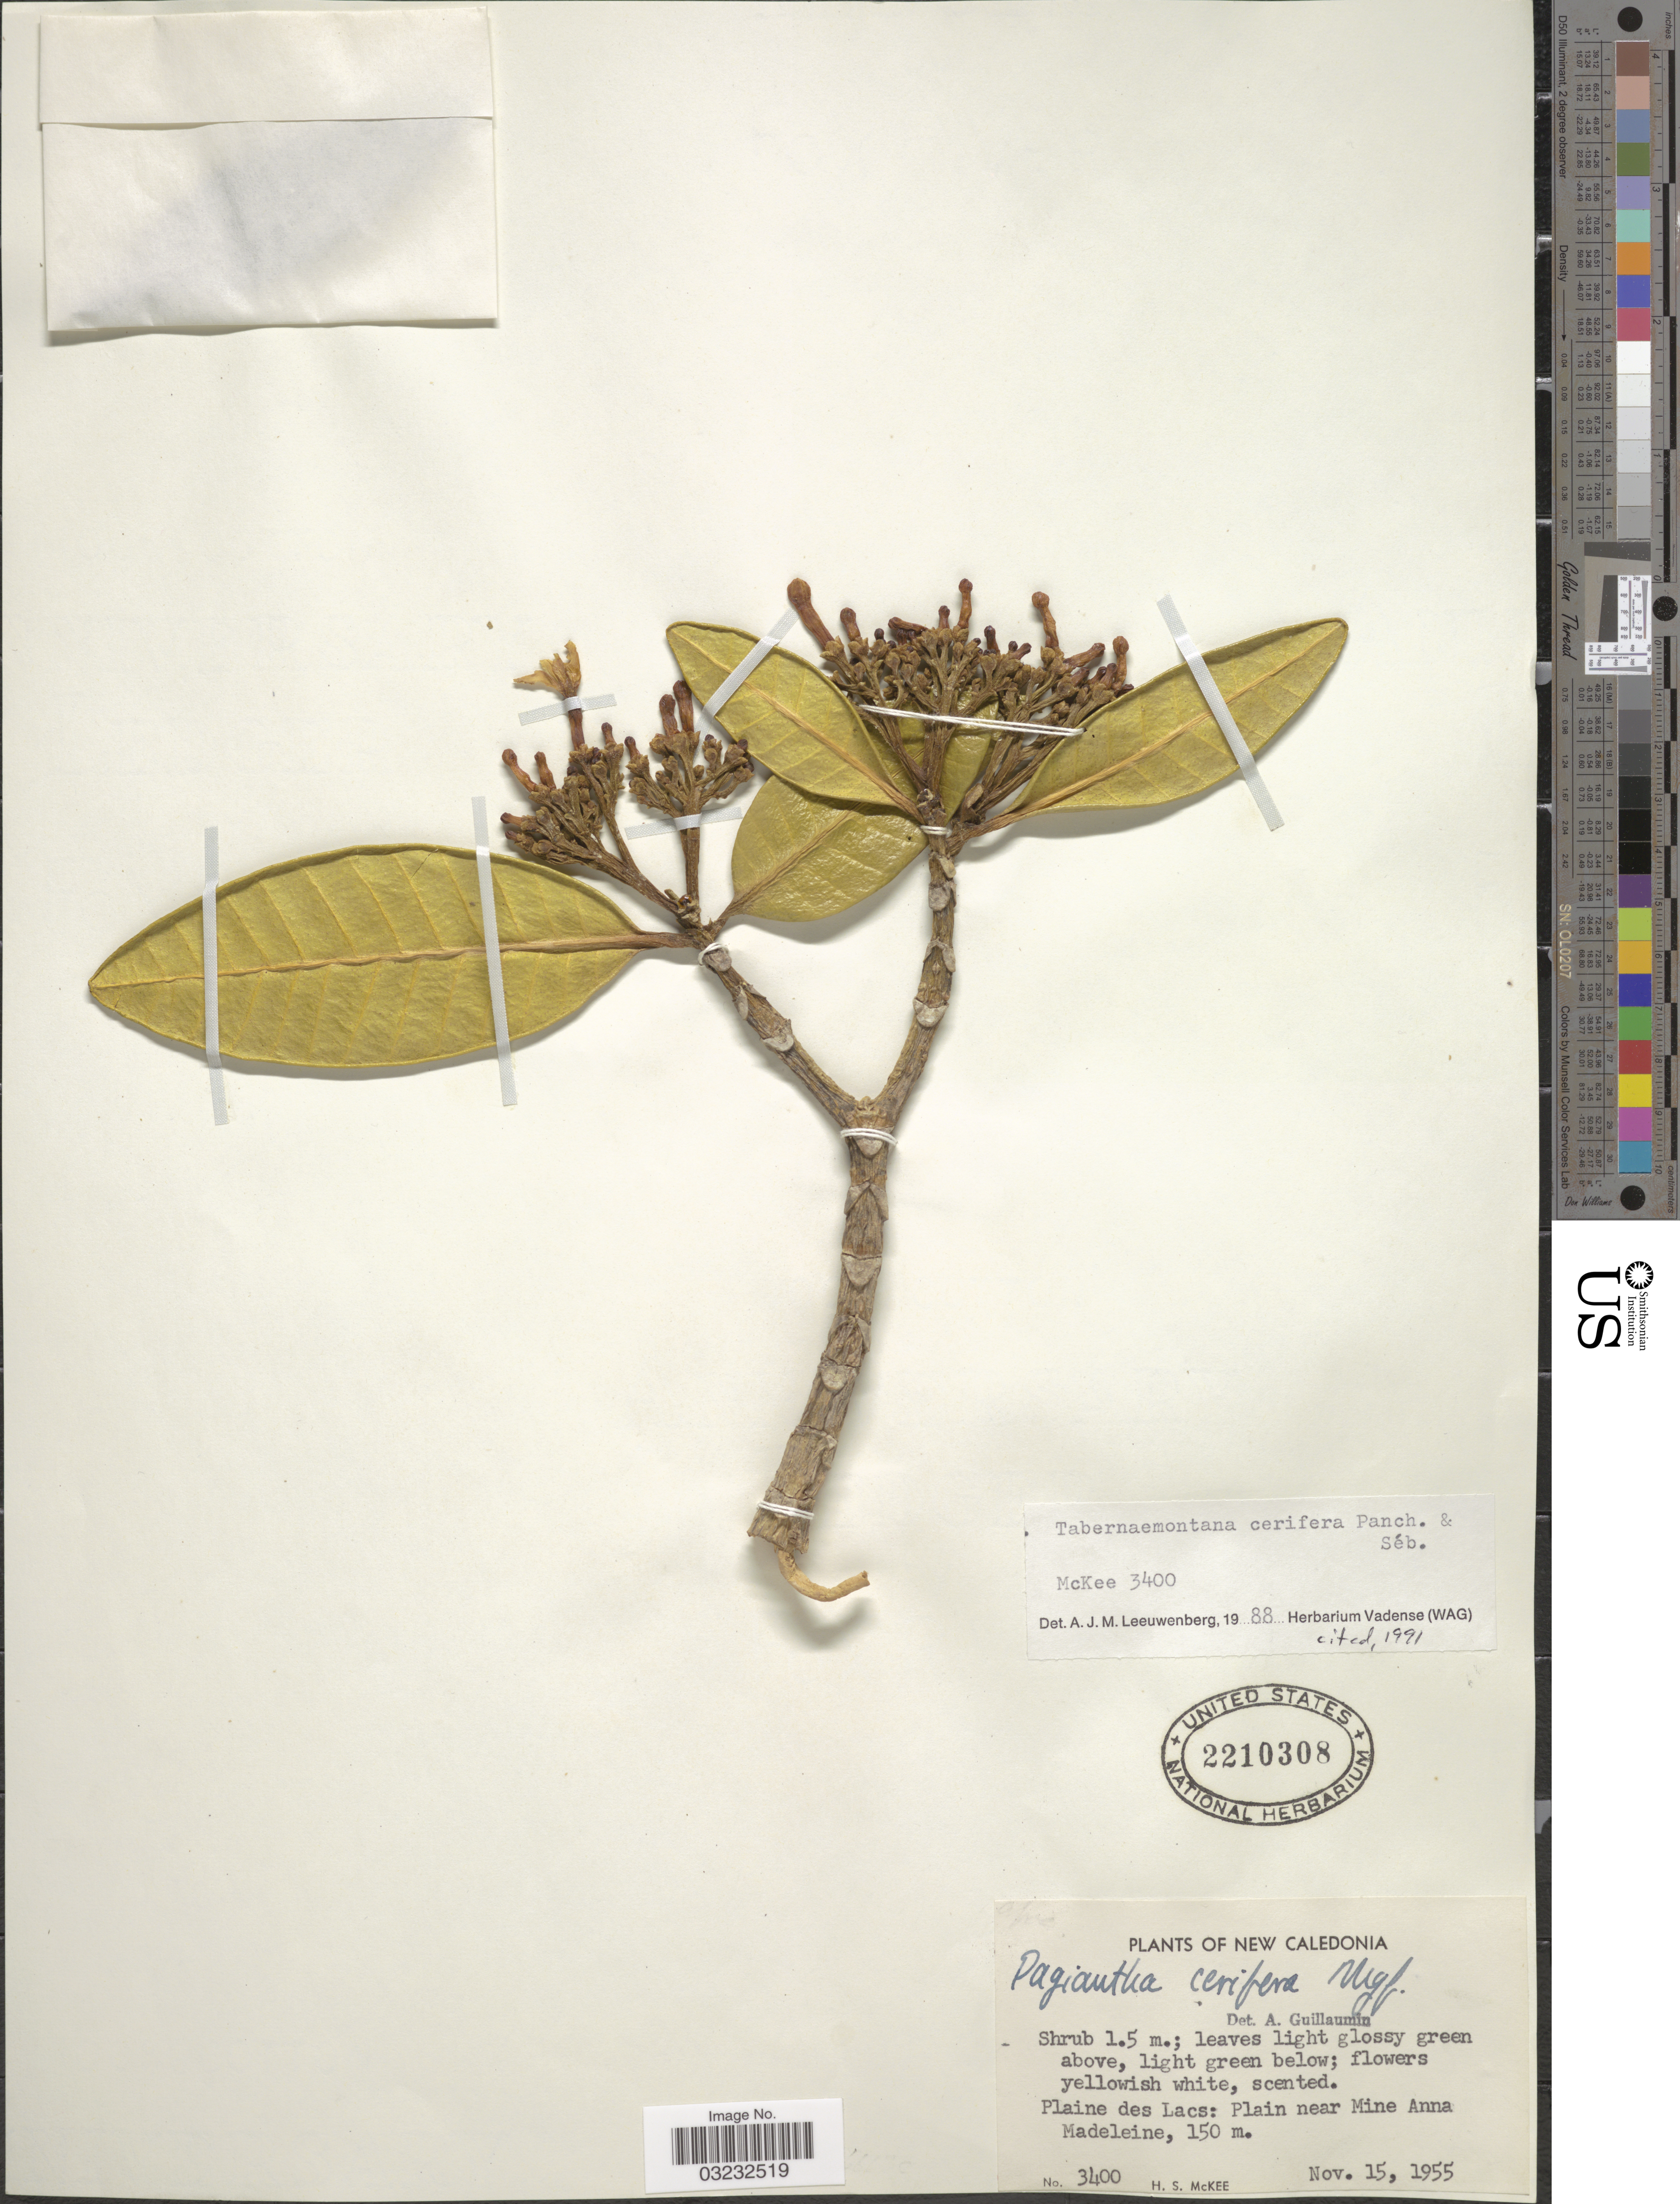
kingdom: Plantae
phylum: Tracheophyta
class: Magnoliopsida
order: Gentianales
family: Apocynaceae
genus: Tabernaemontana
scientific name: Tabernaemontana cerifera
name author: Pancher & Sebert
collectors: H. S. McKee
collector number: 3400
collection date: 1955-11-15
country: New Caledonia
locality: Plaine des Lacs: Plain near Mine Anna Madeleine.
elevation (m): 150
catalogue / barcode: US 2210308